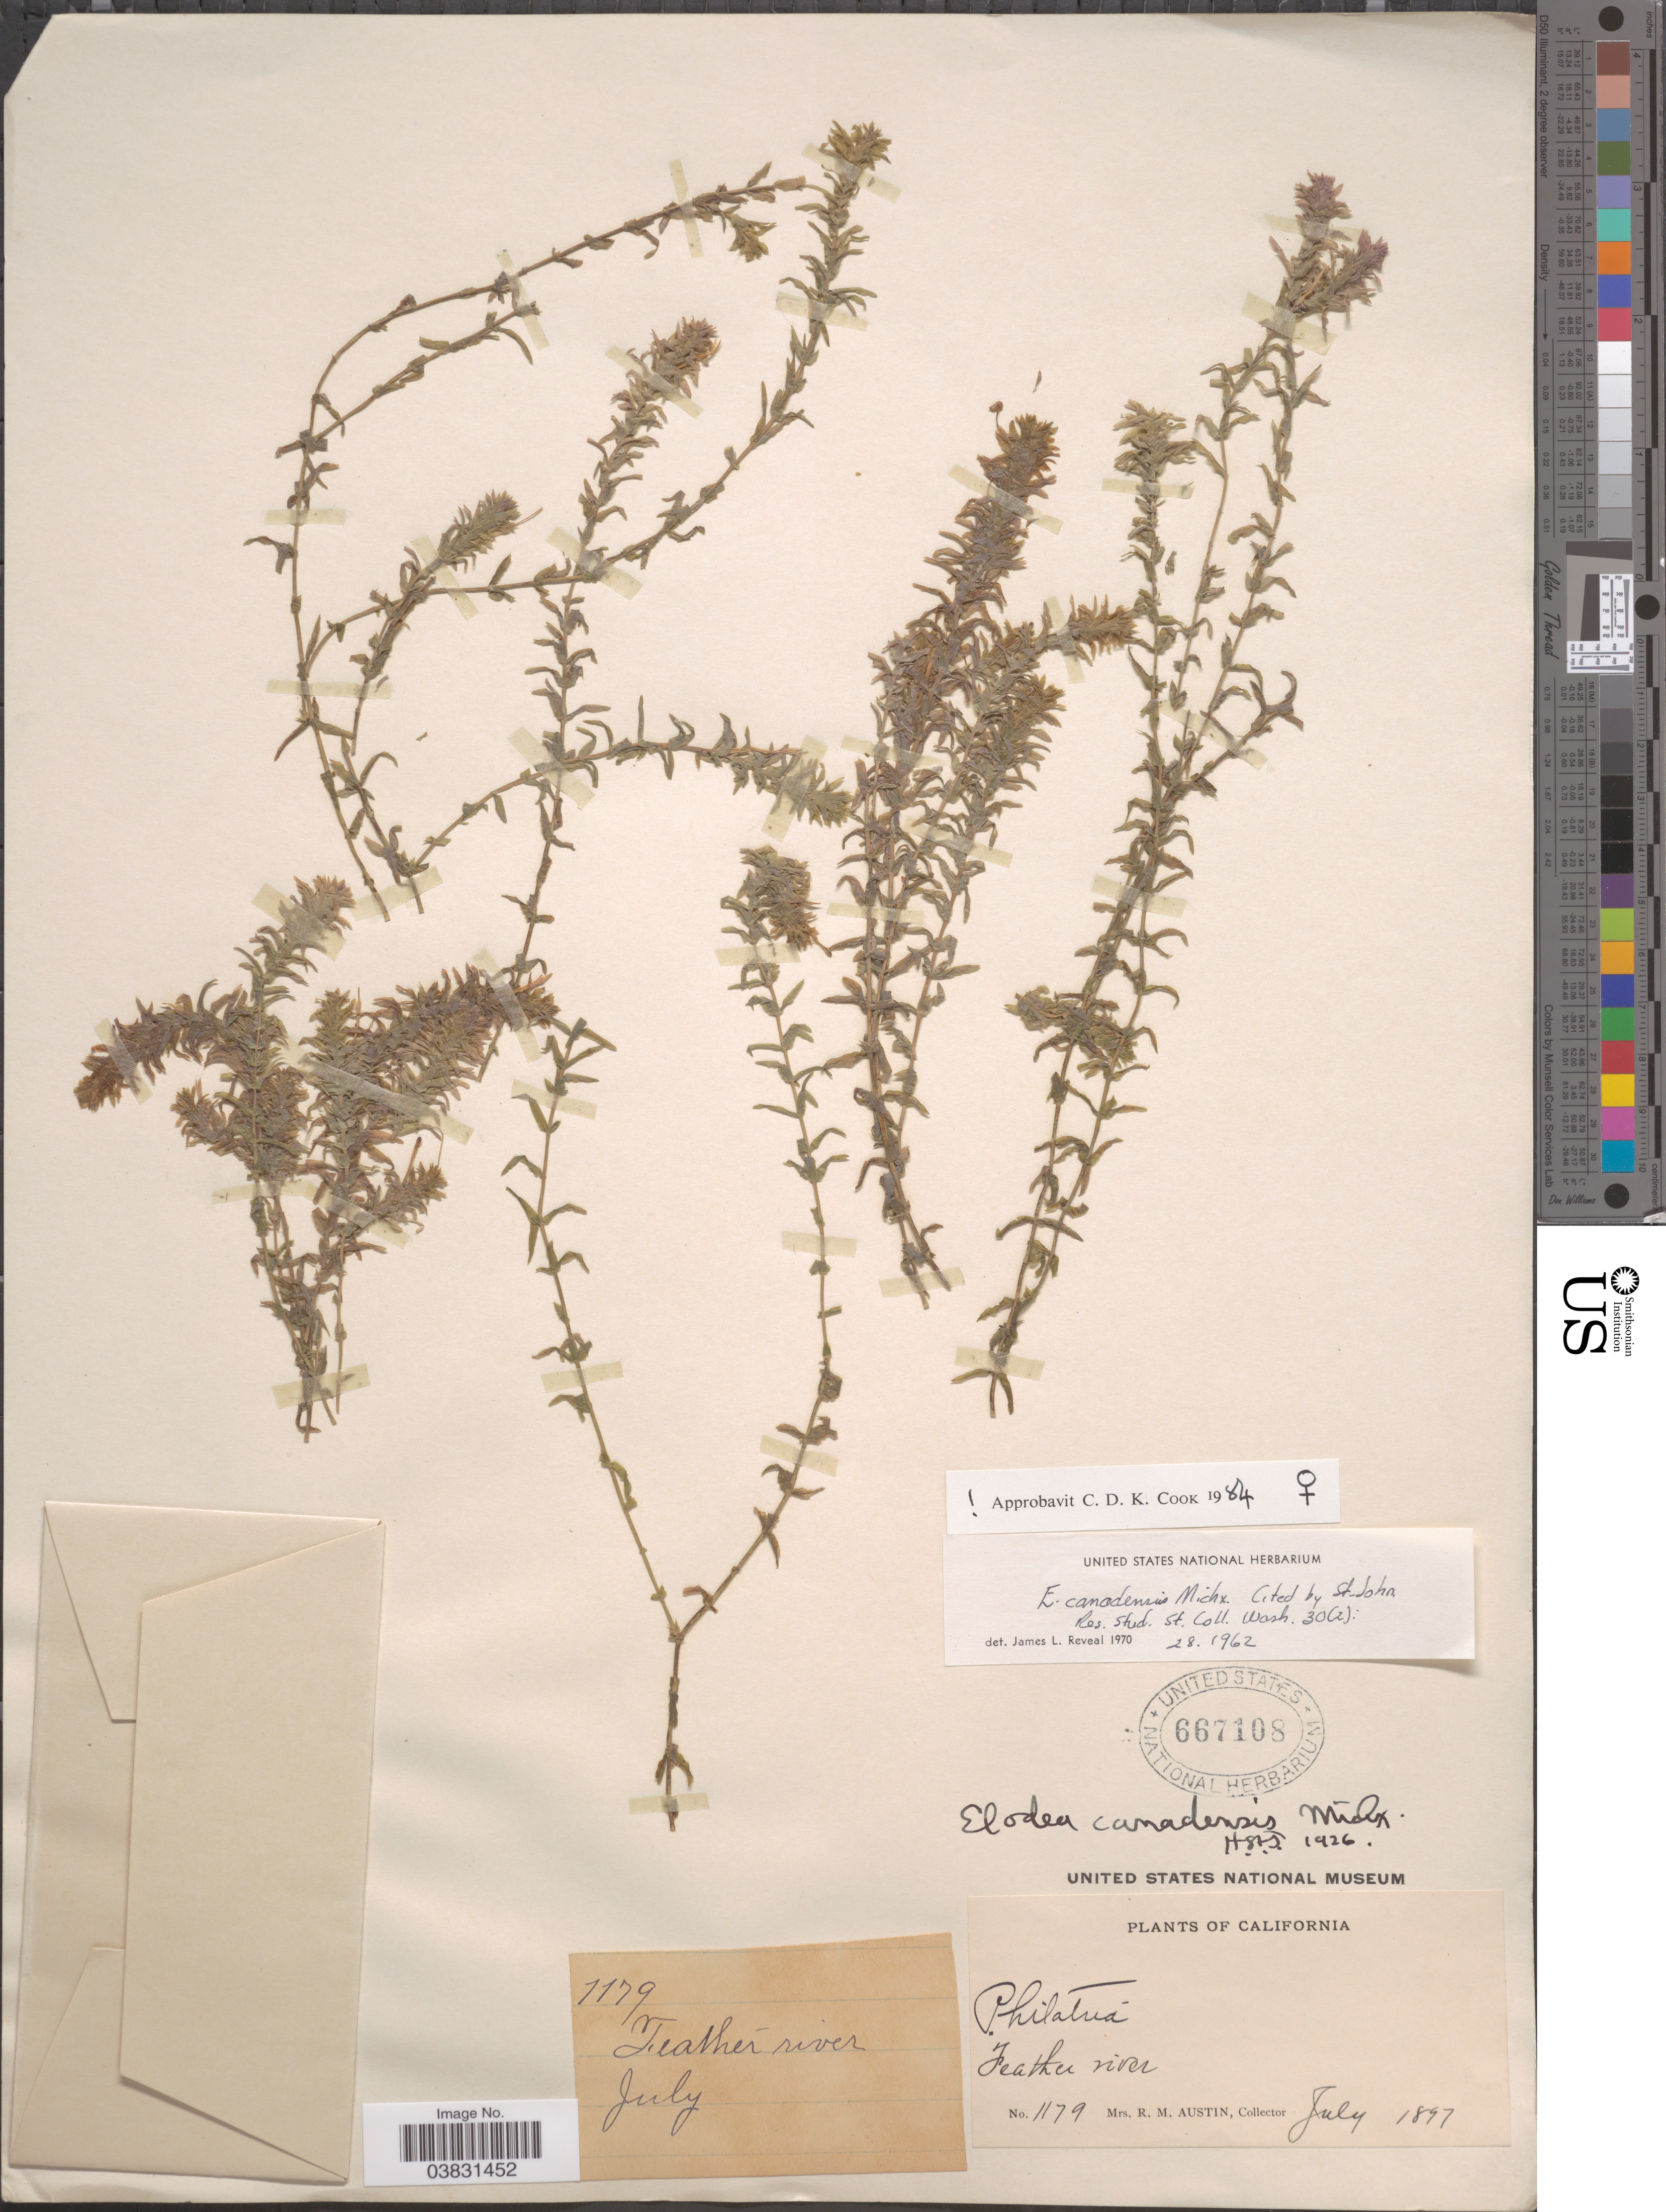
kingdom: Plantae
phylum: Tracheophyta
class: Liliopsida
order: Alismatales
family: Hydrocharitaceae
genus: Elodea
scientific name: Elodea canadensis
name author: Michx.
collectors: R. Austin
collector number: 1179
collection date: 1897-07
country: United States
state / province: California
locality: Feather river.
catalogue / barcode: US 667108